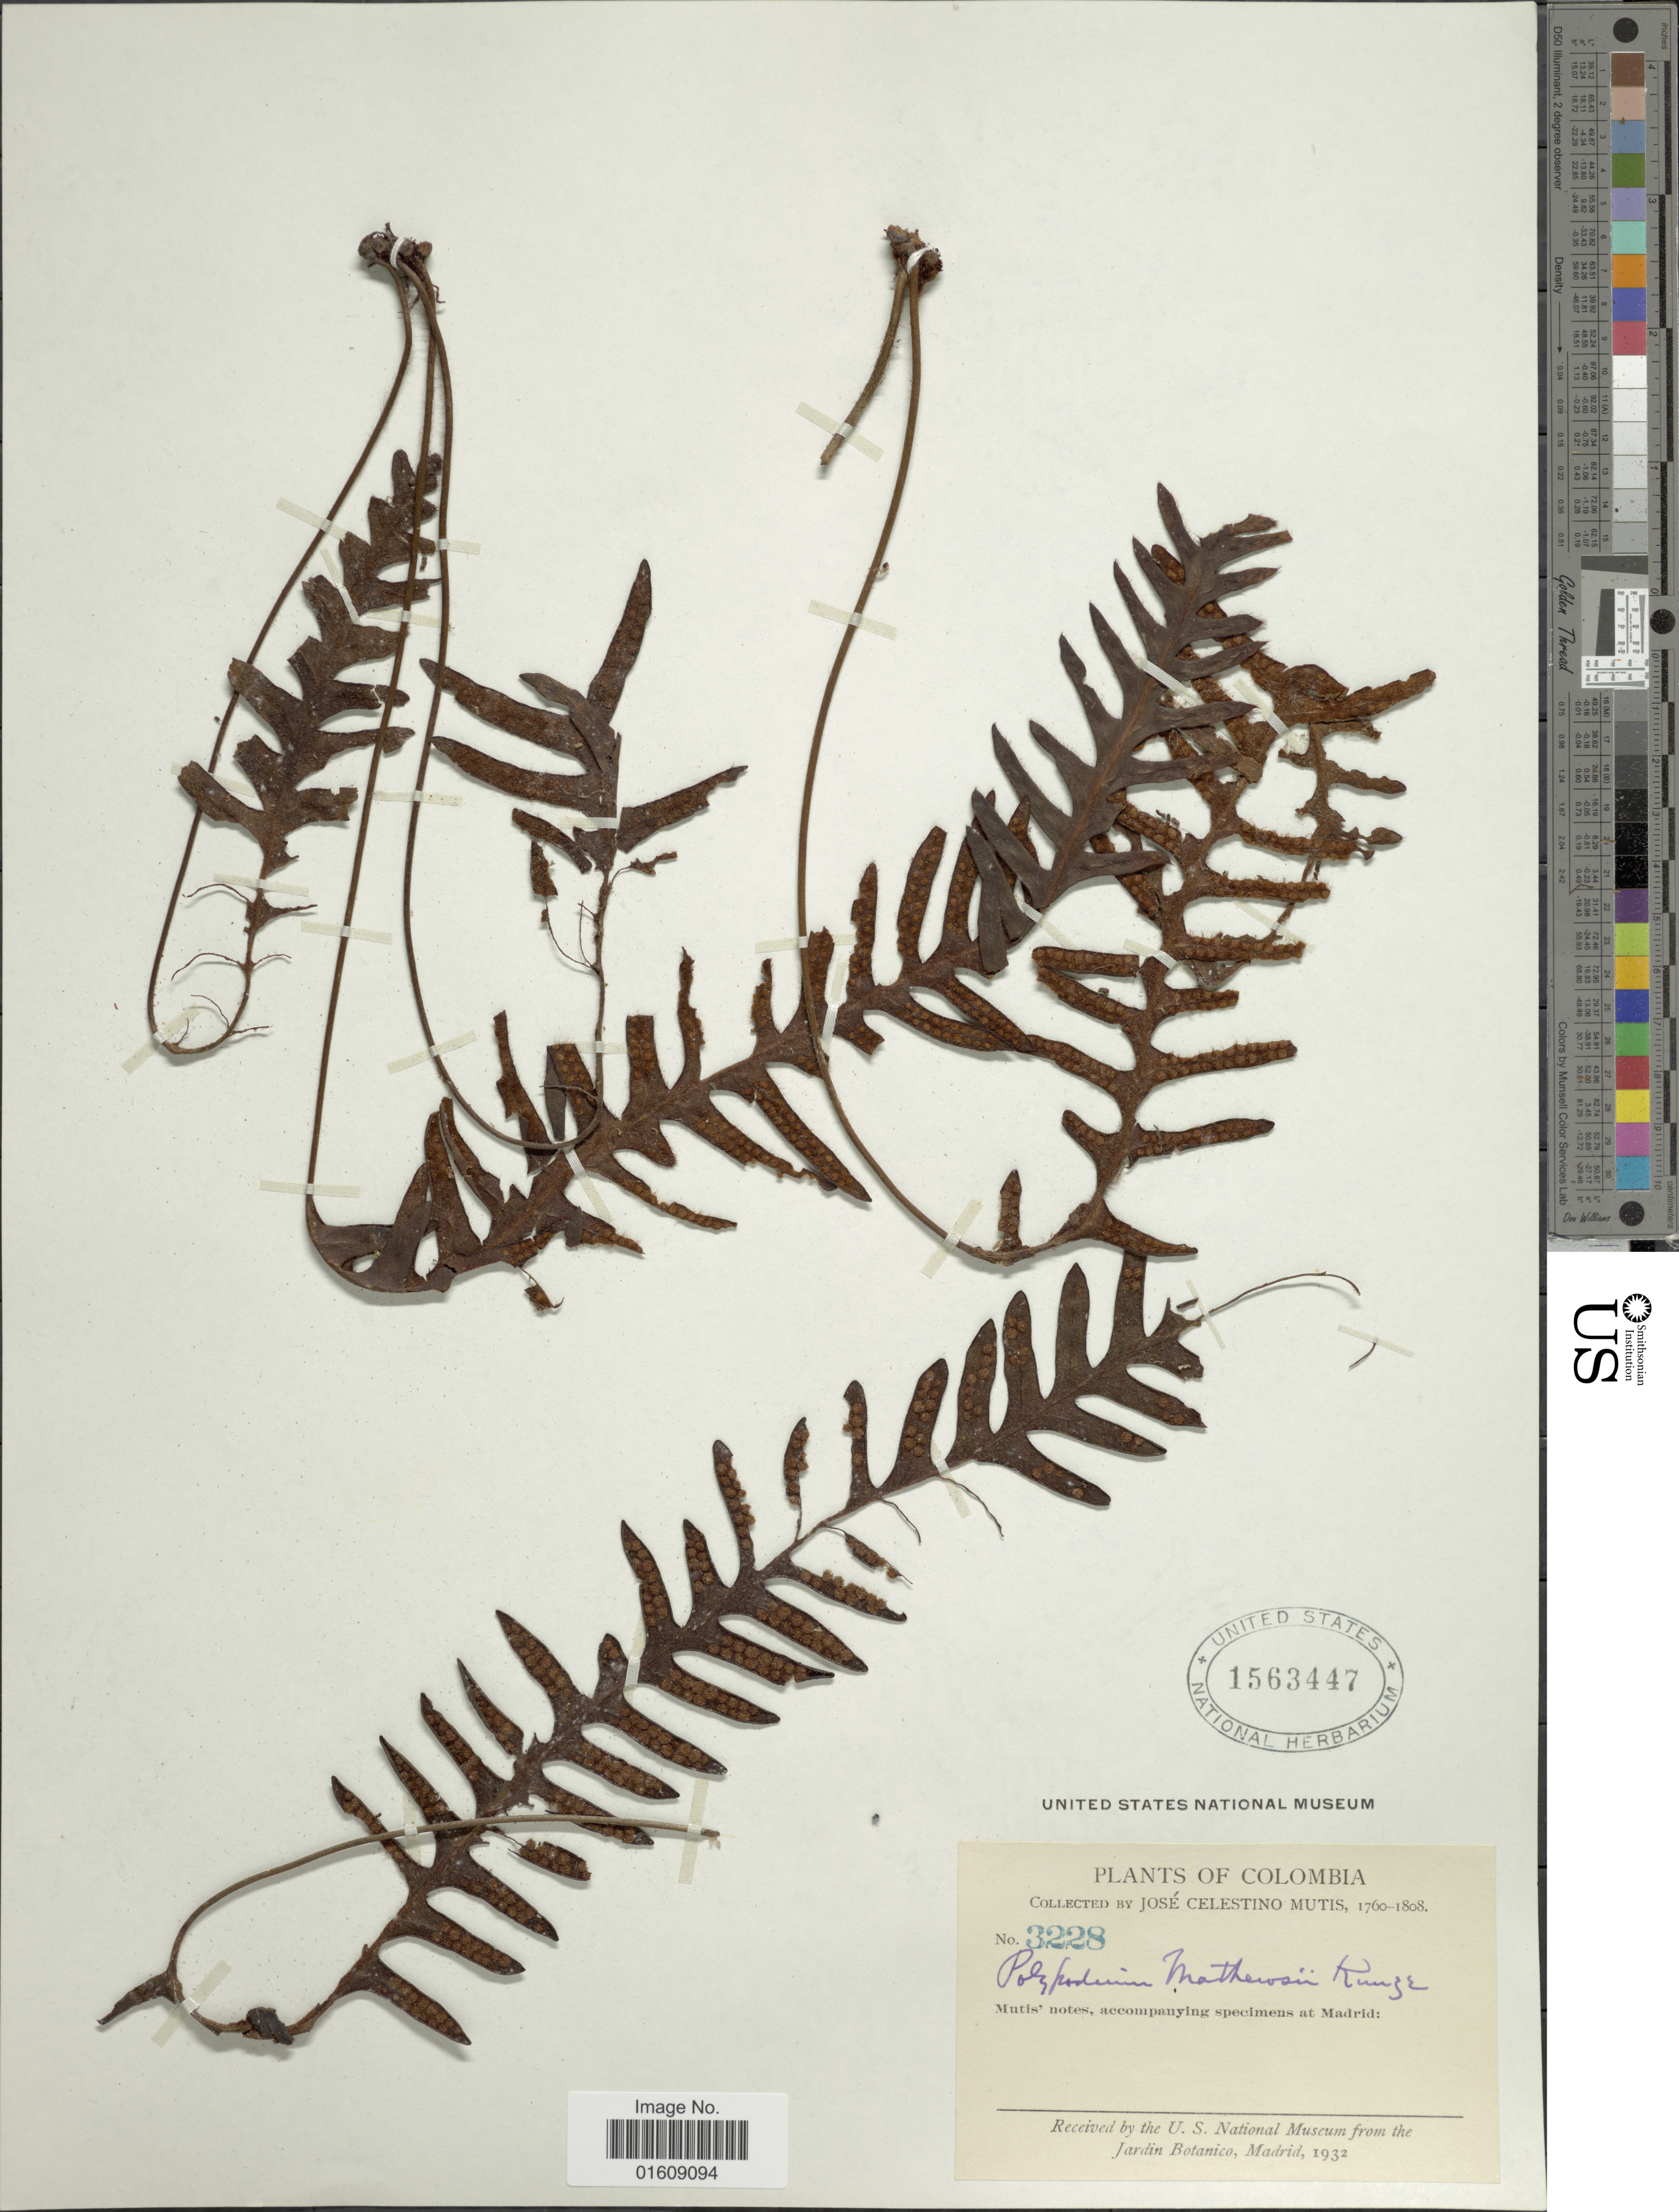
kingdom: Plantae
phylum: Tracheophyta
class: Polypodiopsida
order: Polypodiales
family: Polypodiaceae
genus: Zygophlebia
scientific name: Zygophlebia mathewsii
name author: (Kunze ex Mett.) L.E. Bishop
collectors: J. C. B. Mutis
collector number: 3228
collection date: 1760/1808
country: Colombia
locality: Colombia.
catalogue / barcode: US 1563447